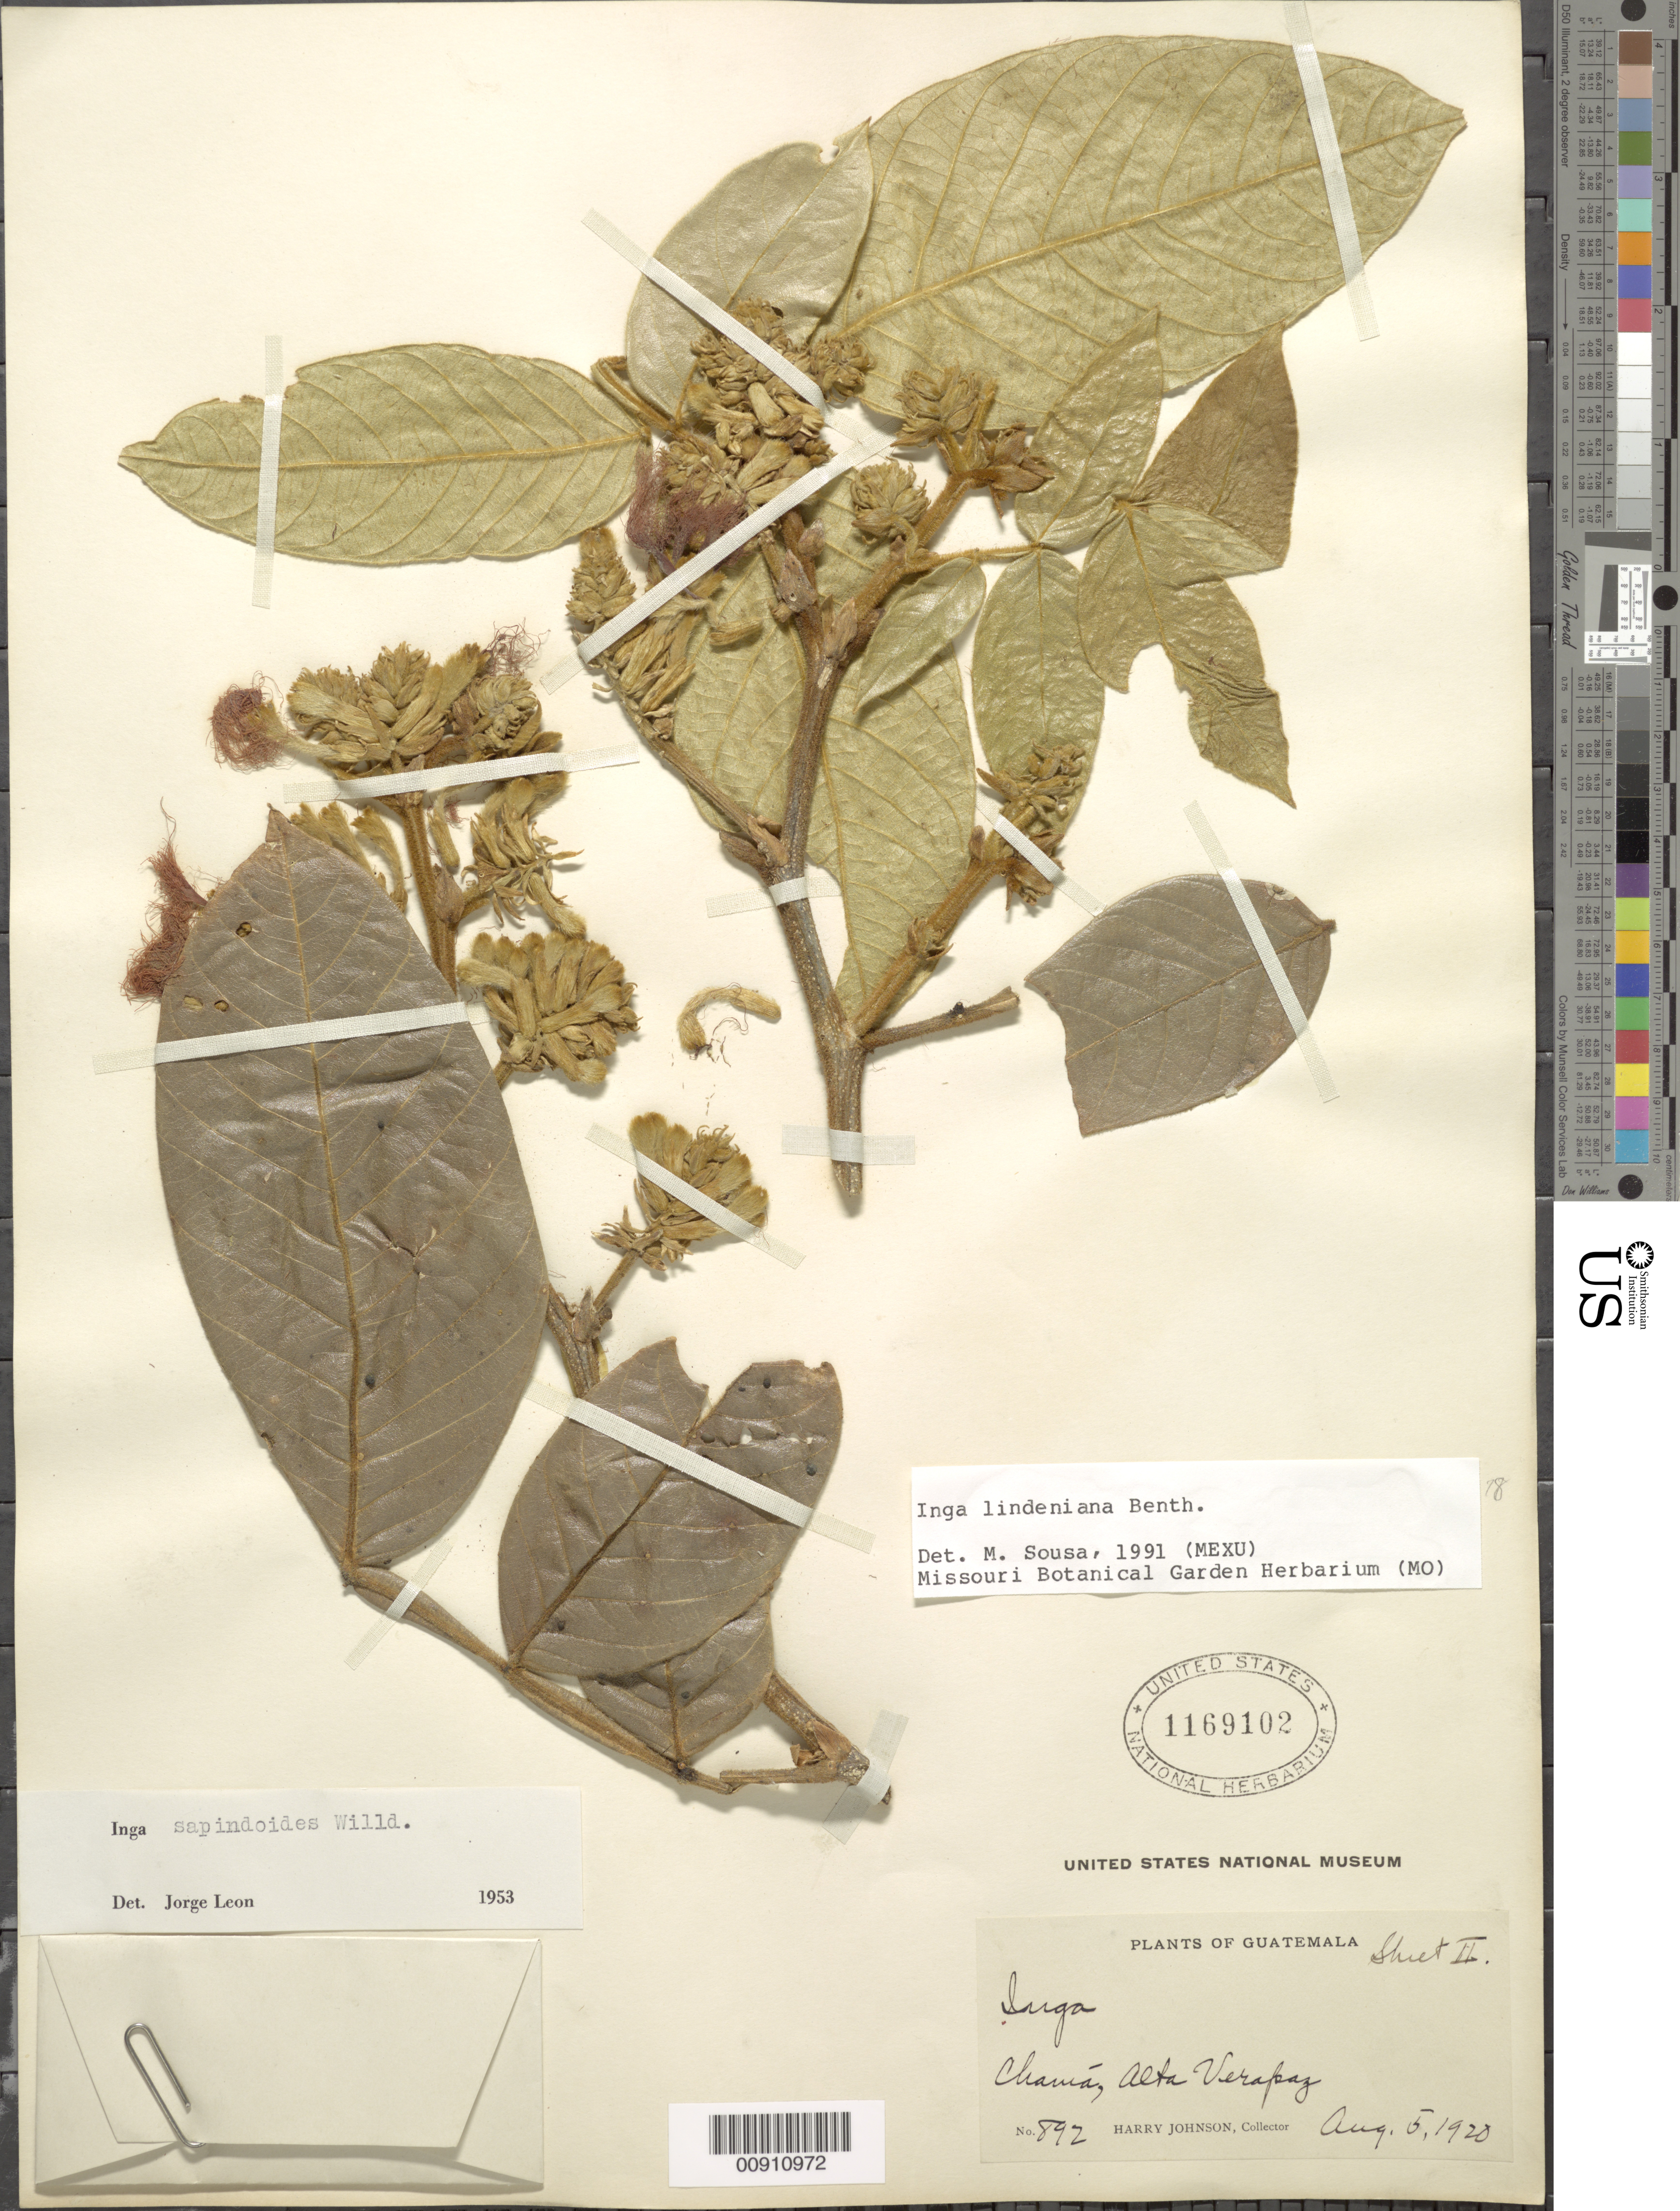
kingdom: Plantae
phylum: Tracheophyta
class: Magnoliopsida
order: Fabales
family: Fabaceae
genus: Inga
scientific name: Inga lindeniana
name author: Benth.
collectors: H. Johnson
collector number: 892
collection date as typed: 05 Aug 1920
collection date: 1920-08-05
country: Guatemala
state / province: Alta Verapaz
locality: Chamá, Alta Verapaz.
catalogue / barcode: US 1169102